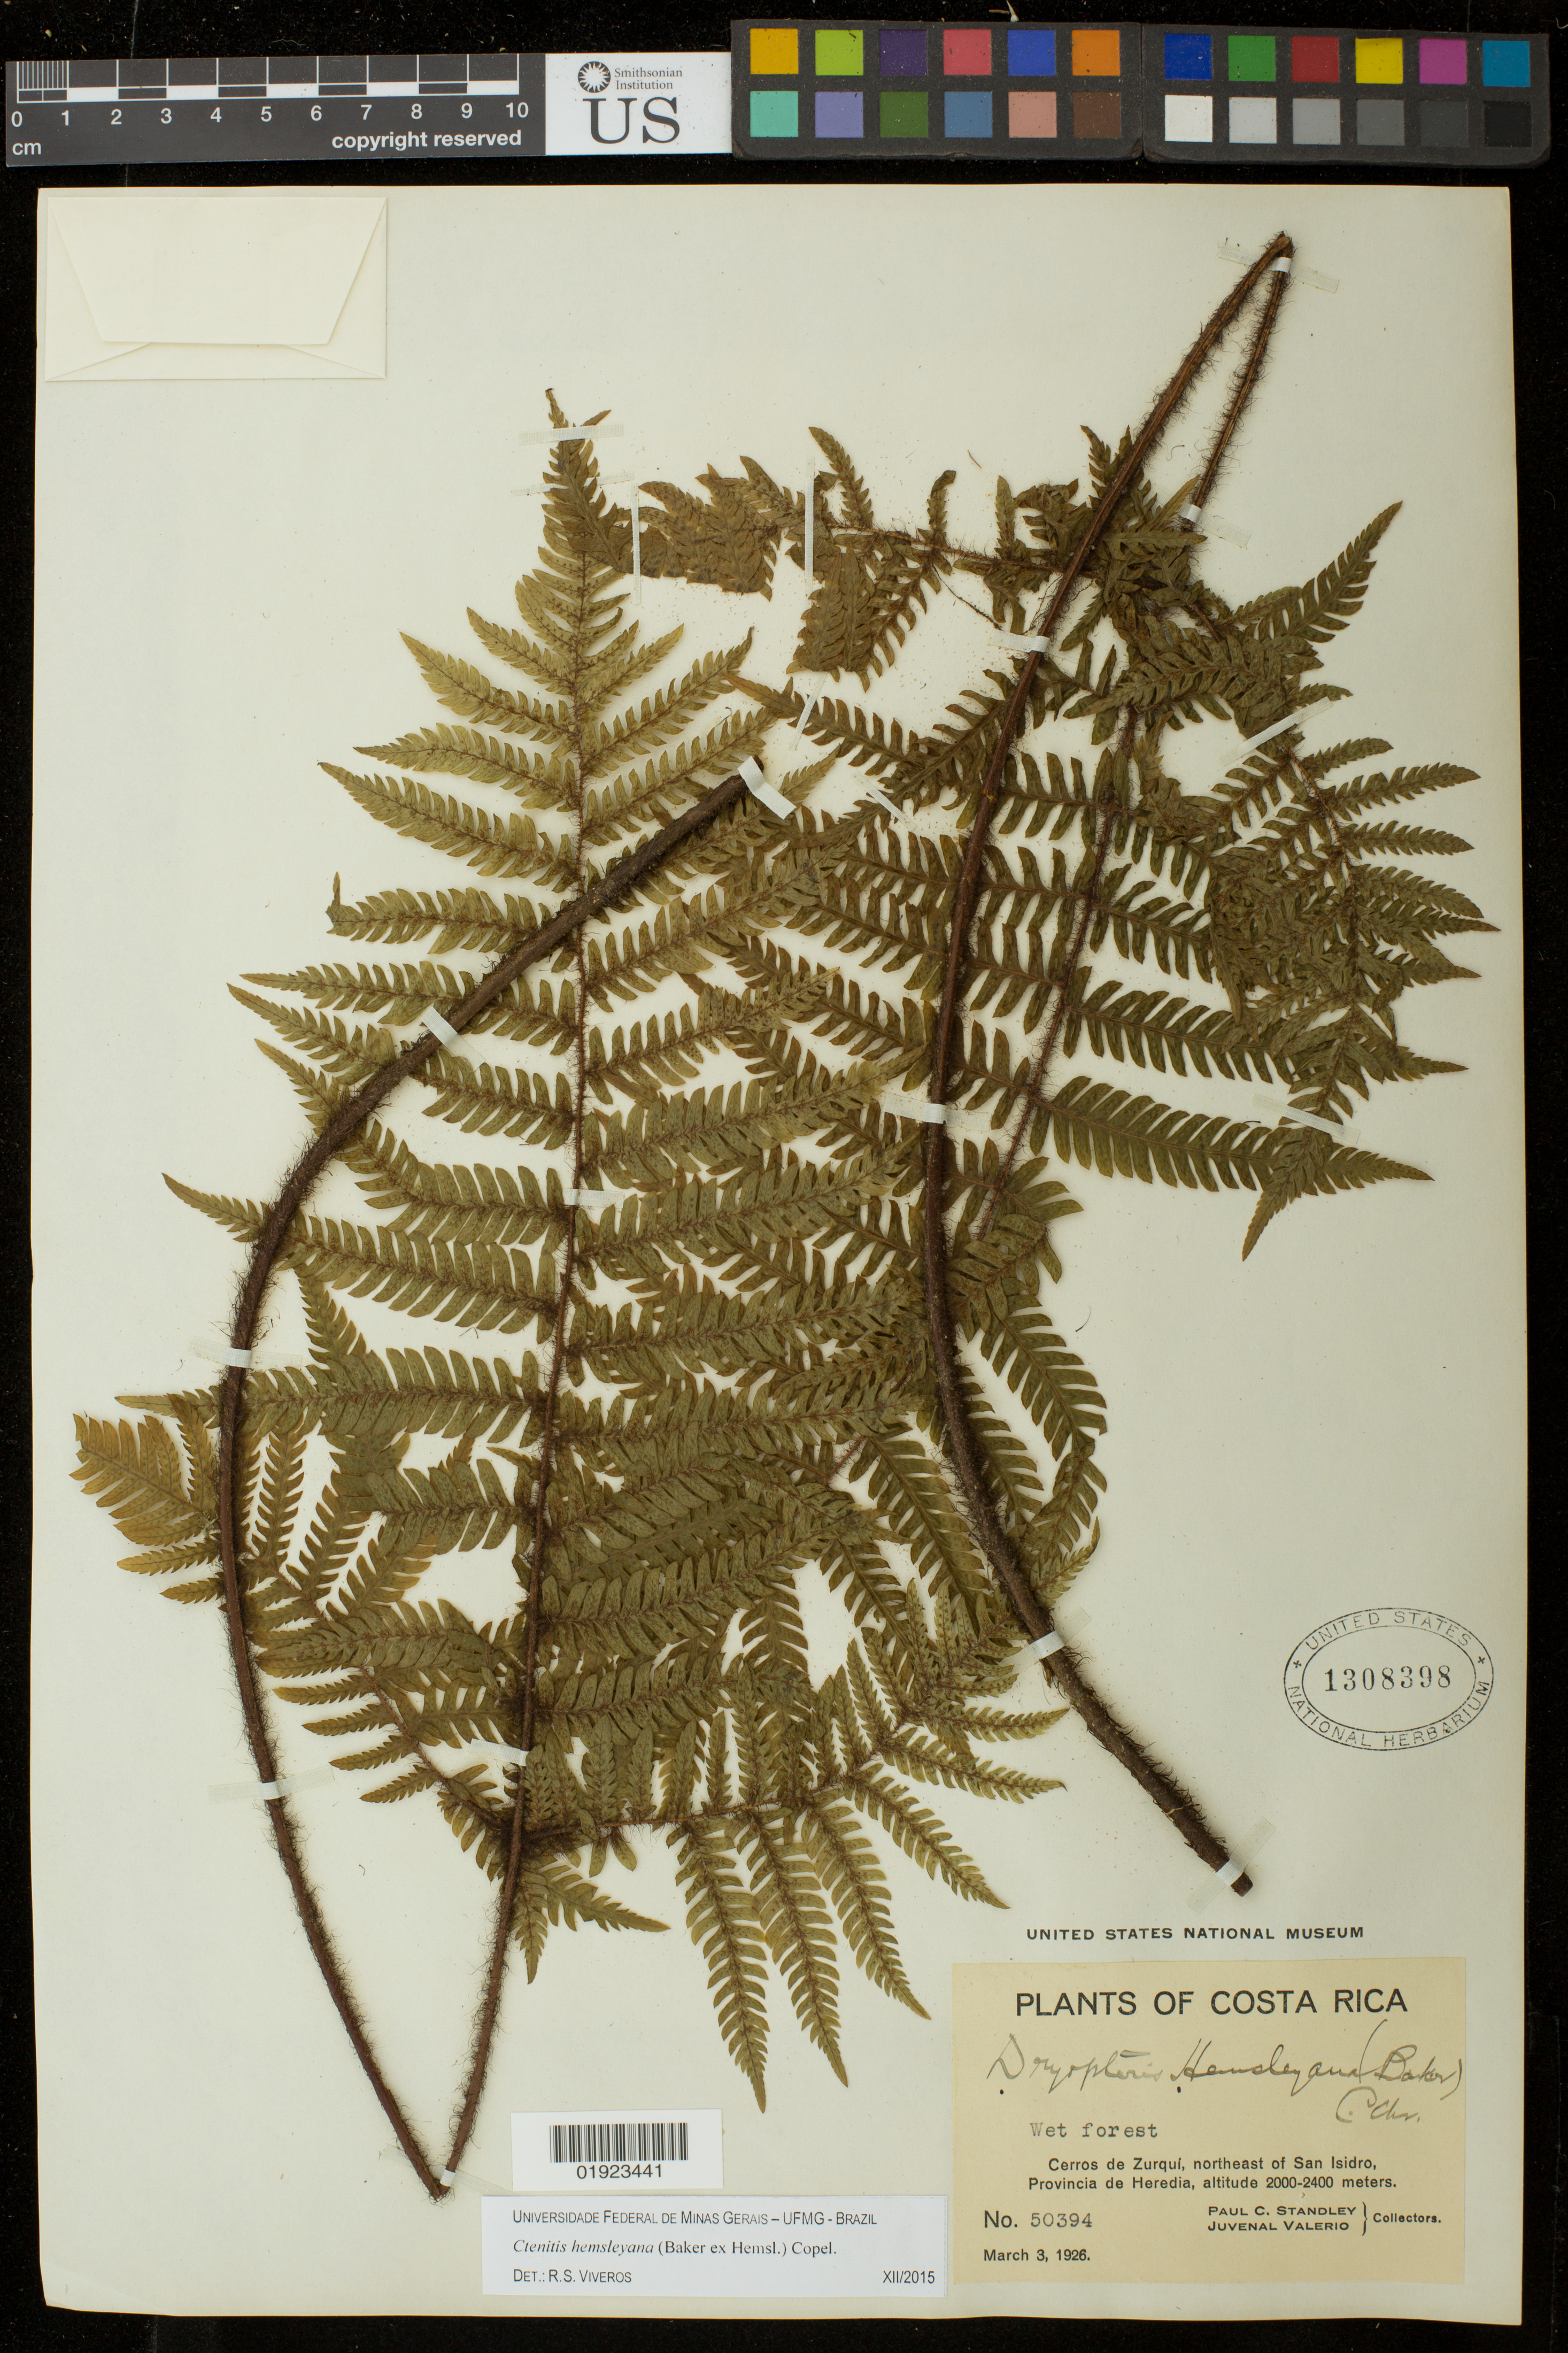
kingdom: Plantae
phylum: Tracheophyta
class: Polypodiopsida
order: Polypodiales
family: Dryopteridaceae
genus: Ctenitis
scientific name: Ctenitis hemsleyana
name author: (Baker ex Hemsl.) Copel.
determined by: Viveros, R. S.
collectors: P. C. Standley & J. Valerio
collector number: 50394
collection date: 1926-03-03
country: Costa Rica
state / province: Heredia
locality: Cerros de Zurqui, northeast of San Isidro.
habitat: Wet forest.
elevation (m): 2000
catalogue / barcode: US 1308398